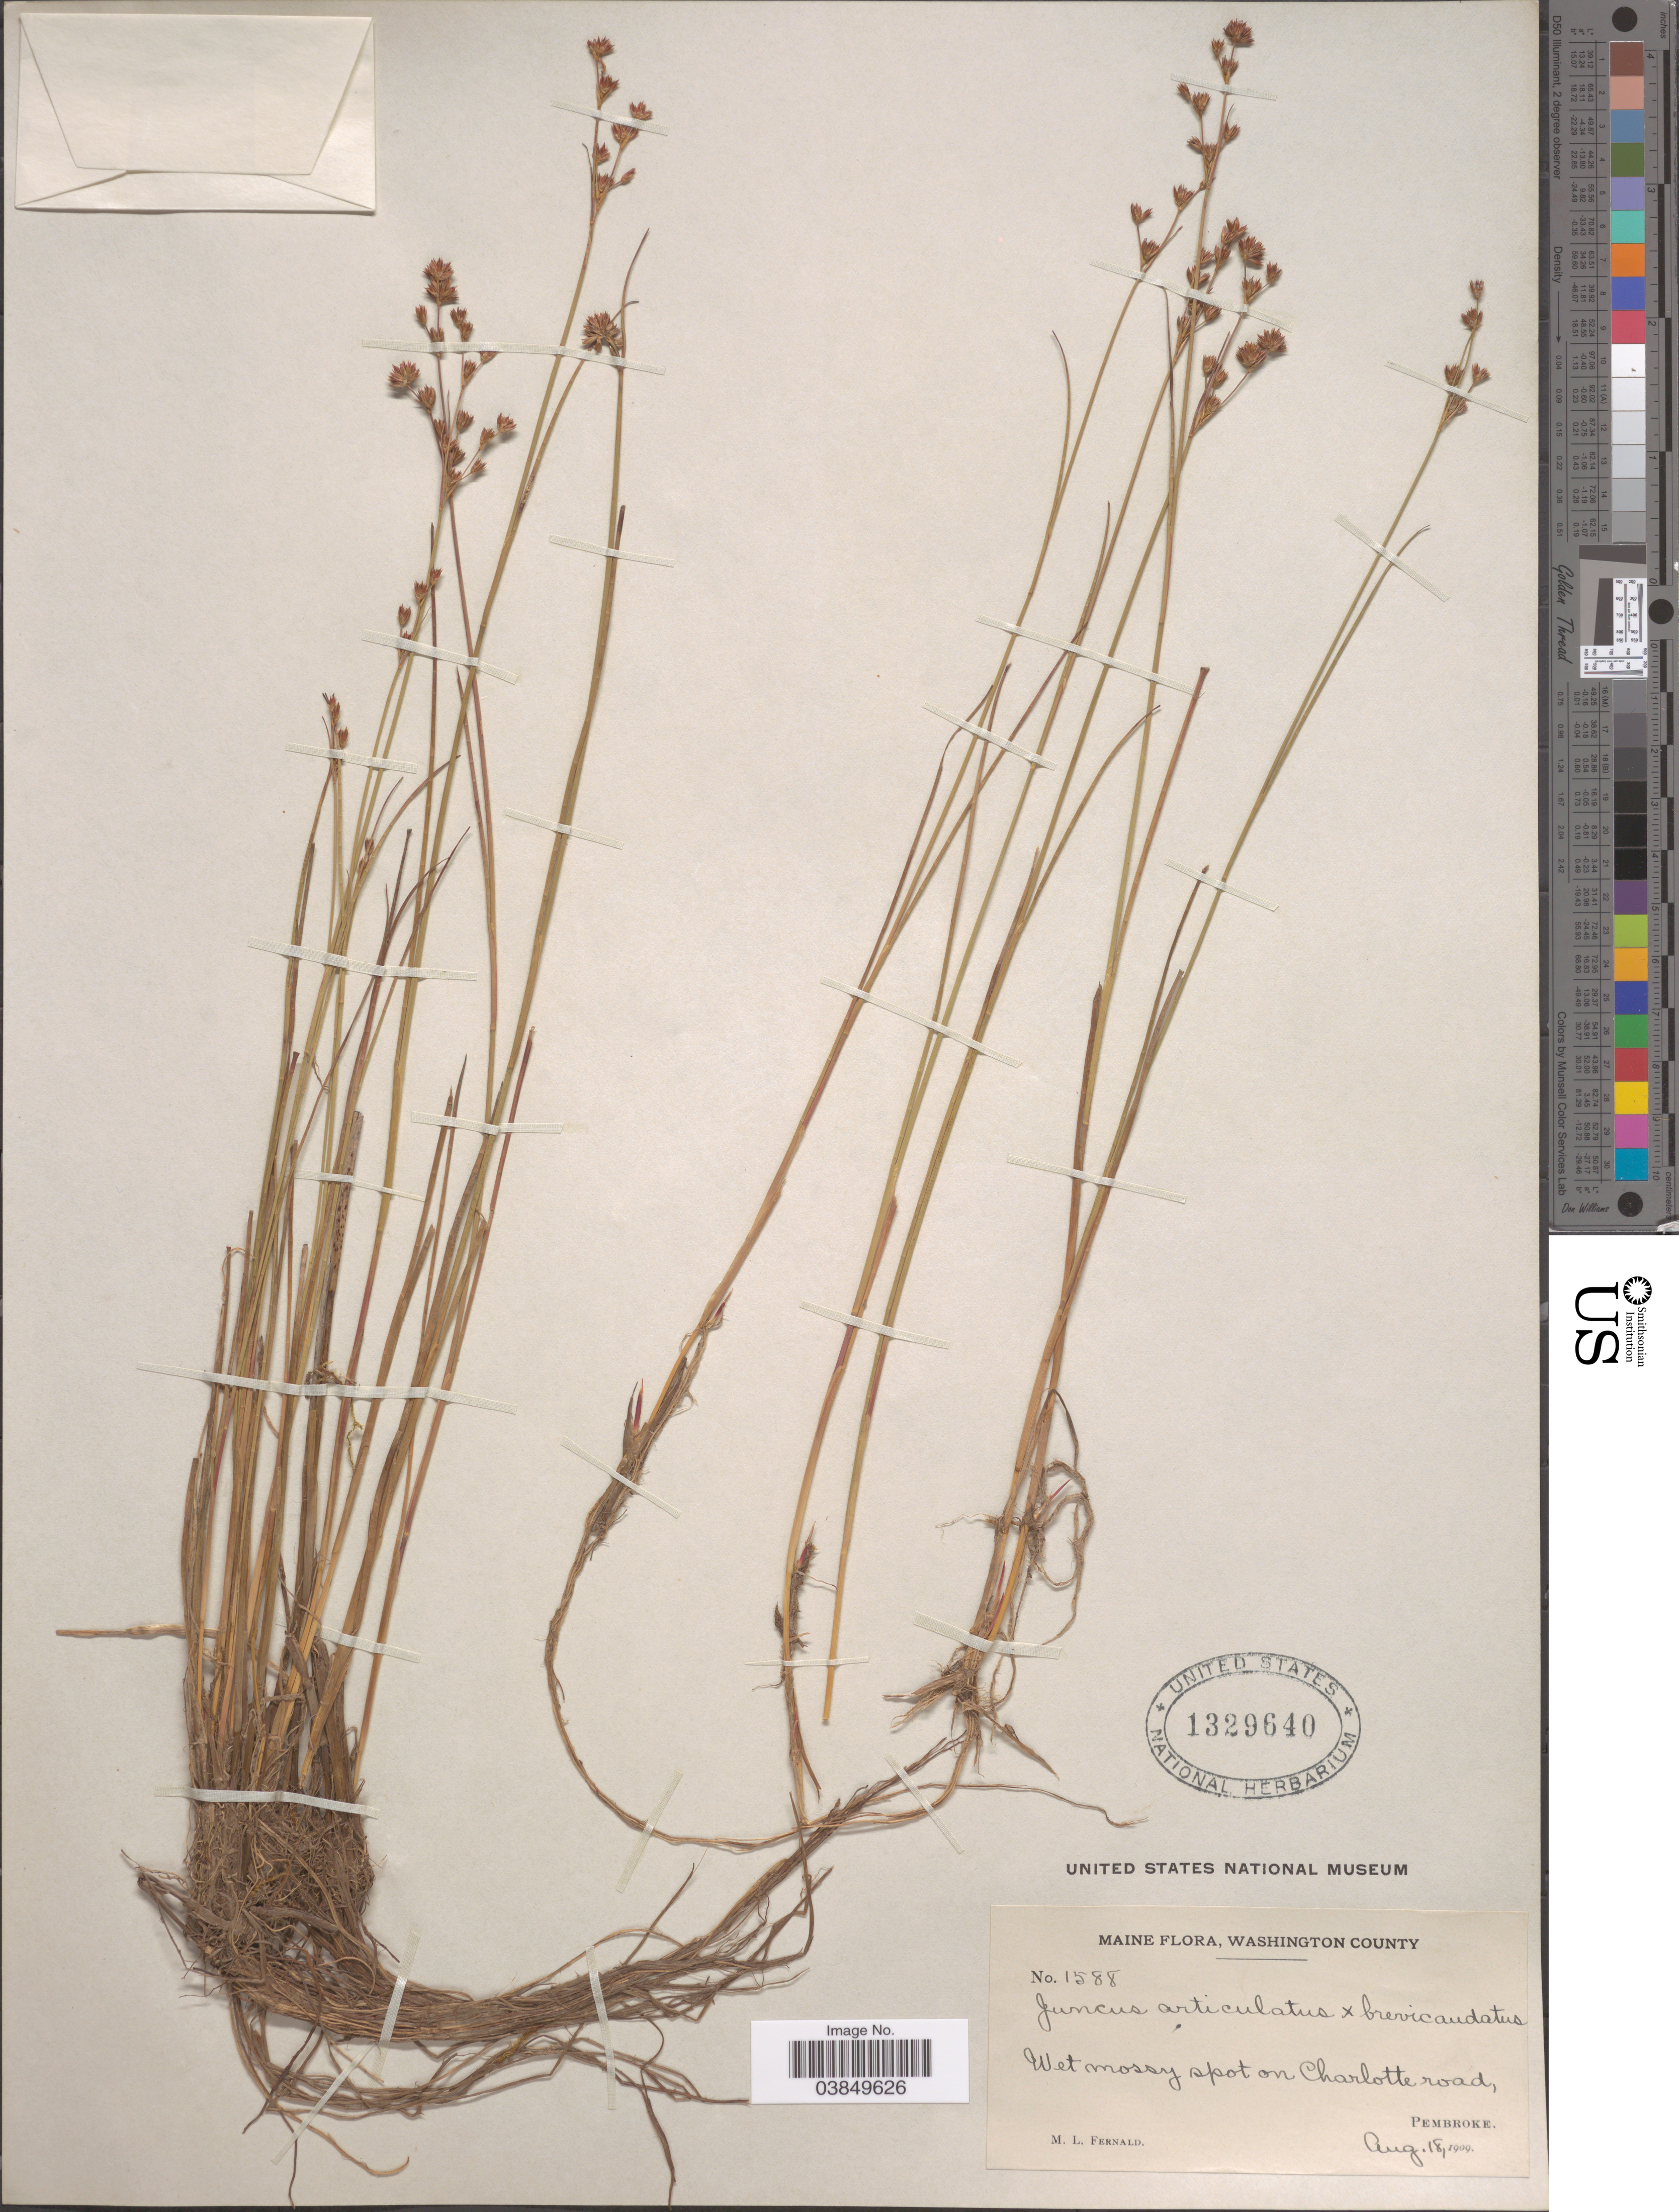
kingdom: Plantae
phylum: Tracheophyta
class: Liliopsida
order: Poales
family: Juncaceae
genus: Juncus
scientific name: Juncus articulatus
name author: L.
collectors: M. L. Fernald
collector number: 1588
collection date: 1909-08-18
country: United States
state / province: Maine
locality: Washington County. Wet mossy spot on Charlotte road, Pembroke.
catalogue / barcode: US 1329640